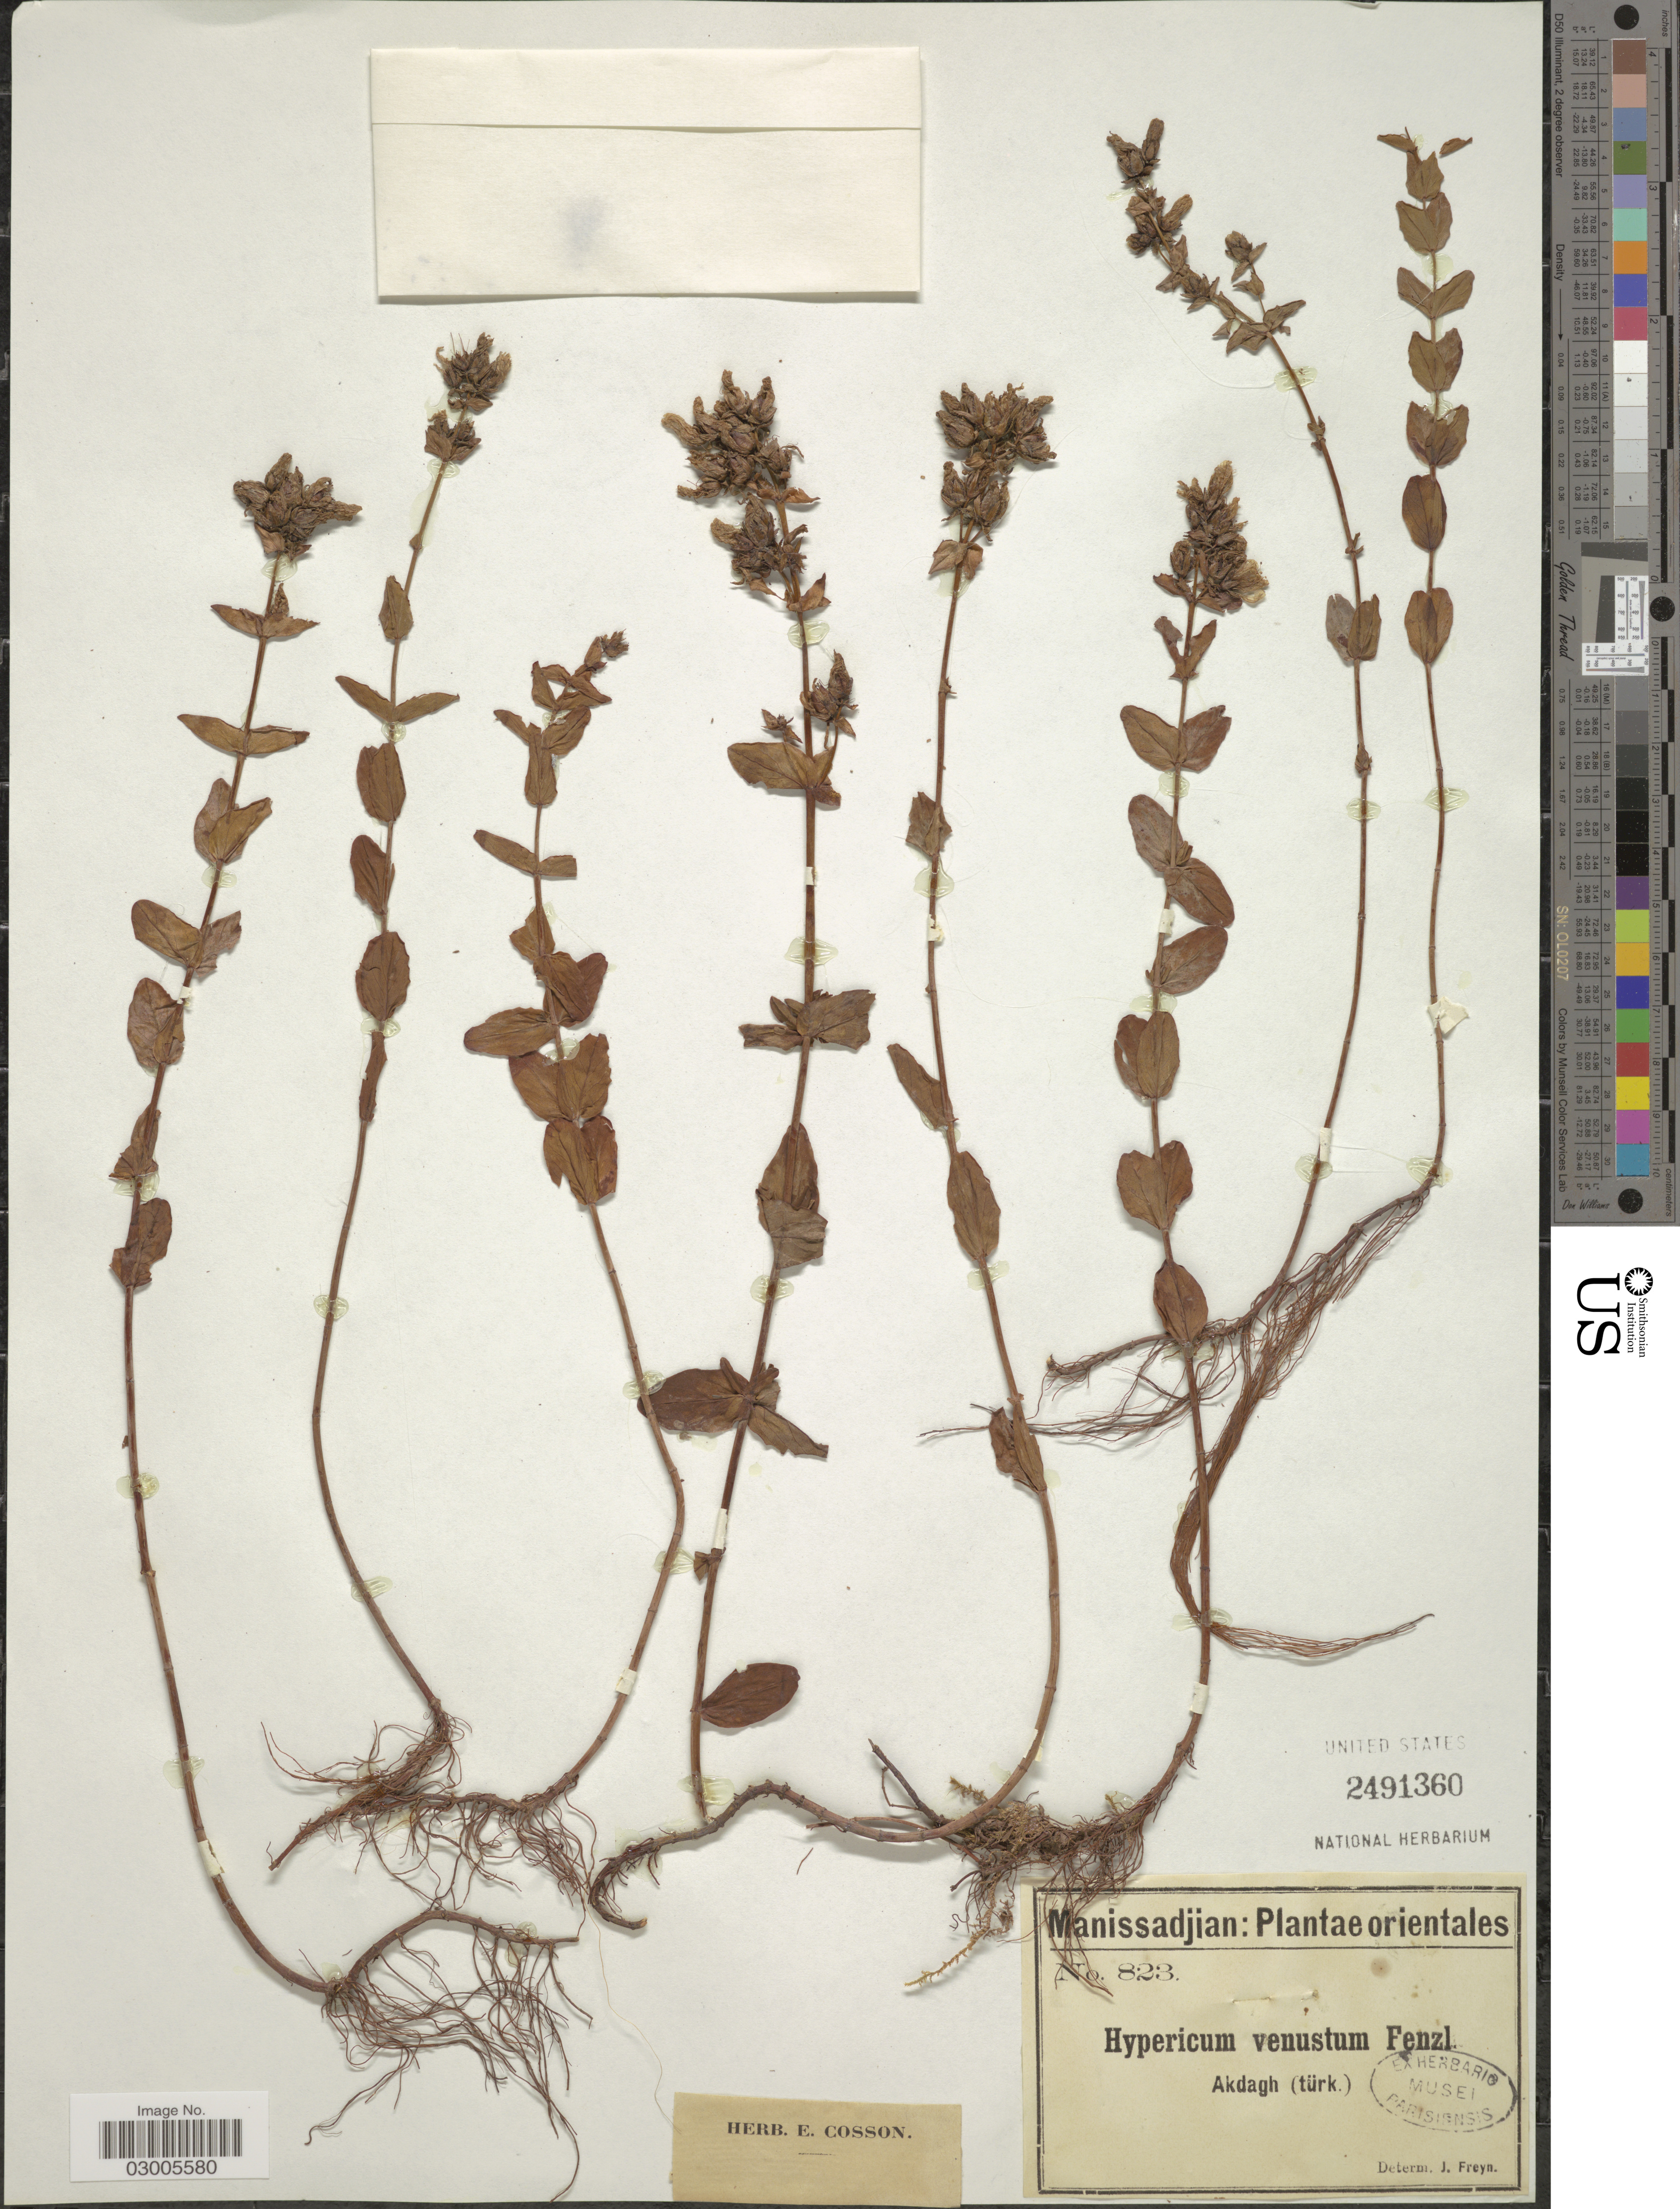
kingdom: Plantae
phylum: Tracheophyta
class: Magnoliopsida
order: Malpighiales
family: Hypericaceae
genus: Hypericum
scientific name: Hypericum venustum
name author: Fenzl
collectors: -. Manissadjian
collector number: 823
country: Turkey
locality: Orientales. Akdagh (türk).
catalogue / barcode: US 2491360